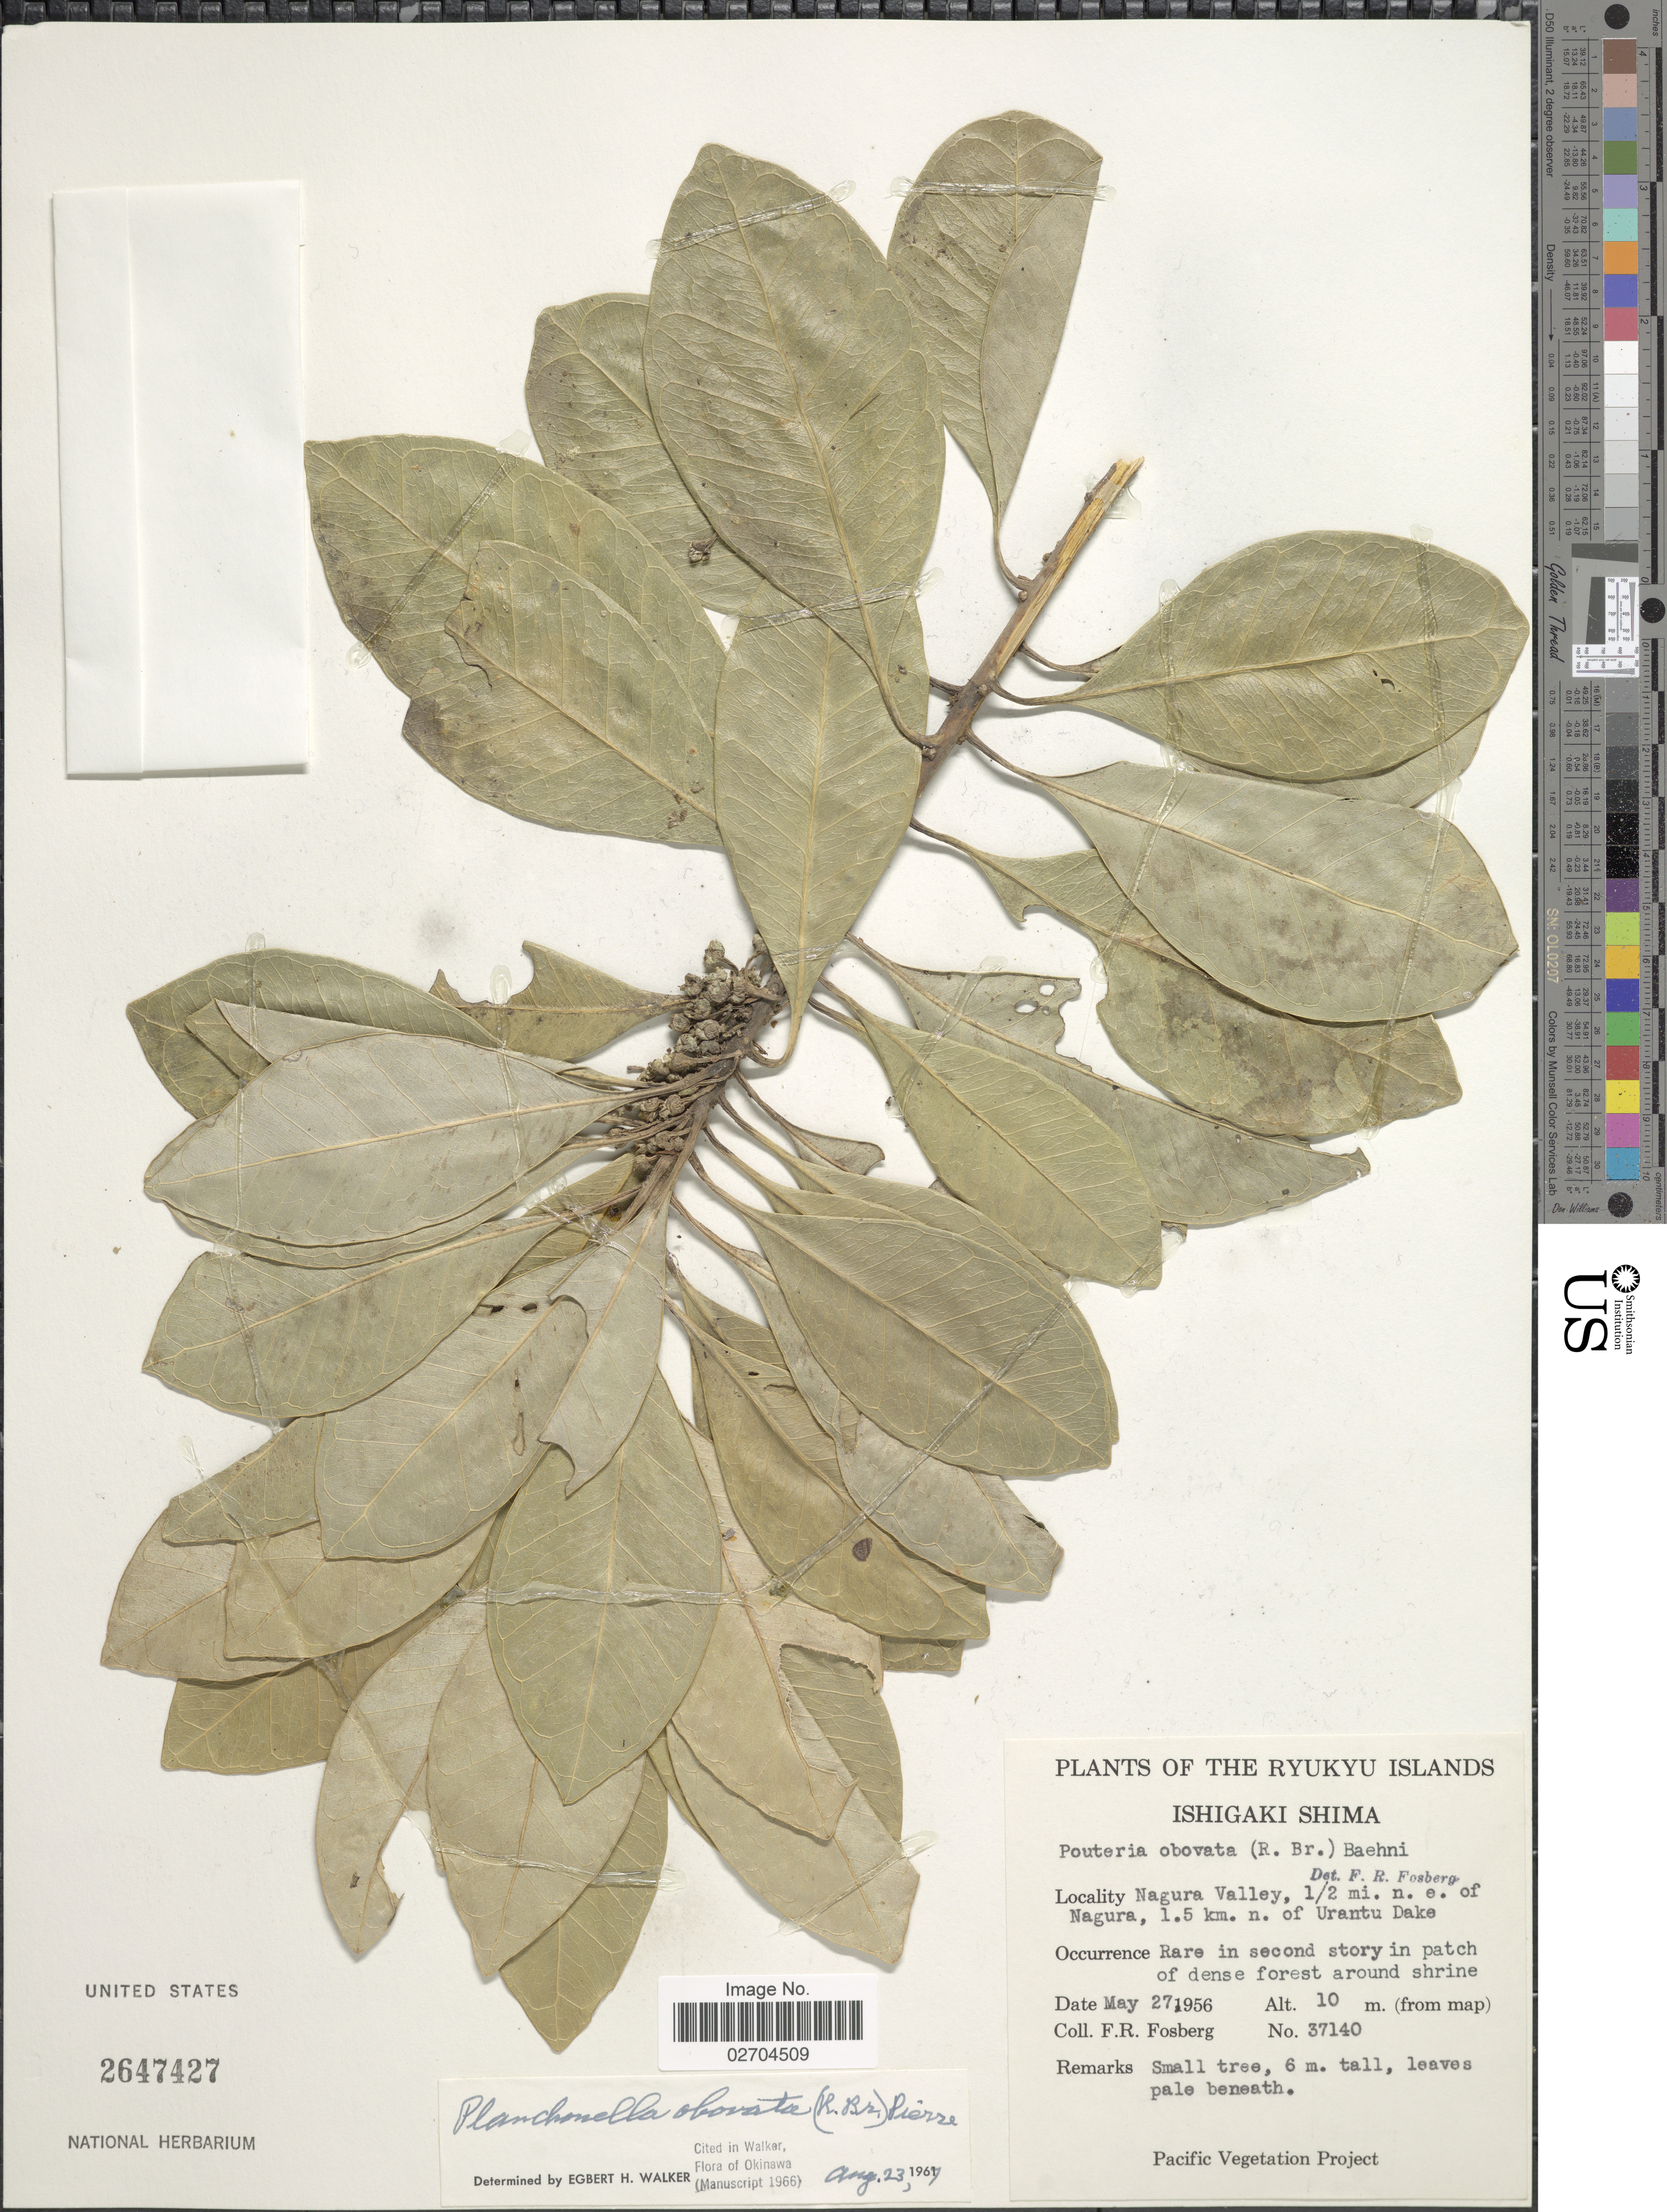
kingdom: Plantae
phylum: Tracheophyta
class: Magnoliopsida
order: Ericales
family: Sapotaceae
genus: Planchonella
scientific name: Planchonella obovata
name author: (R. Br.) Pierre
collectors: F. R. Fosberg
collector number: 37140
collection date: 1956-05-27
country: Japan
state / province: Okinawa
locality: Ishigaki Shima, Nagura Valley, 1/2 mi n.e. of Nagura, 1.5 km n. of Urantu Dake.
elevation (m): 10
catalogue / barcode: US 2647427